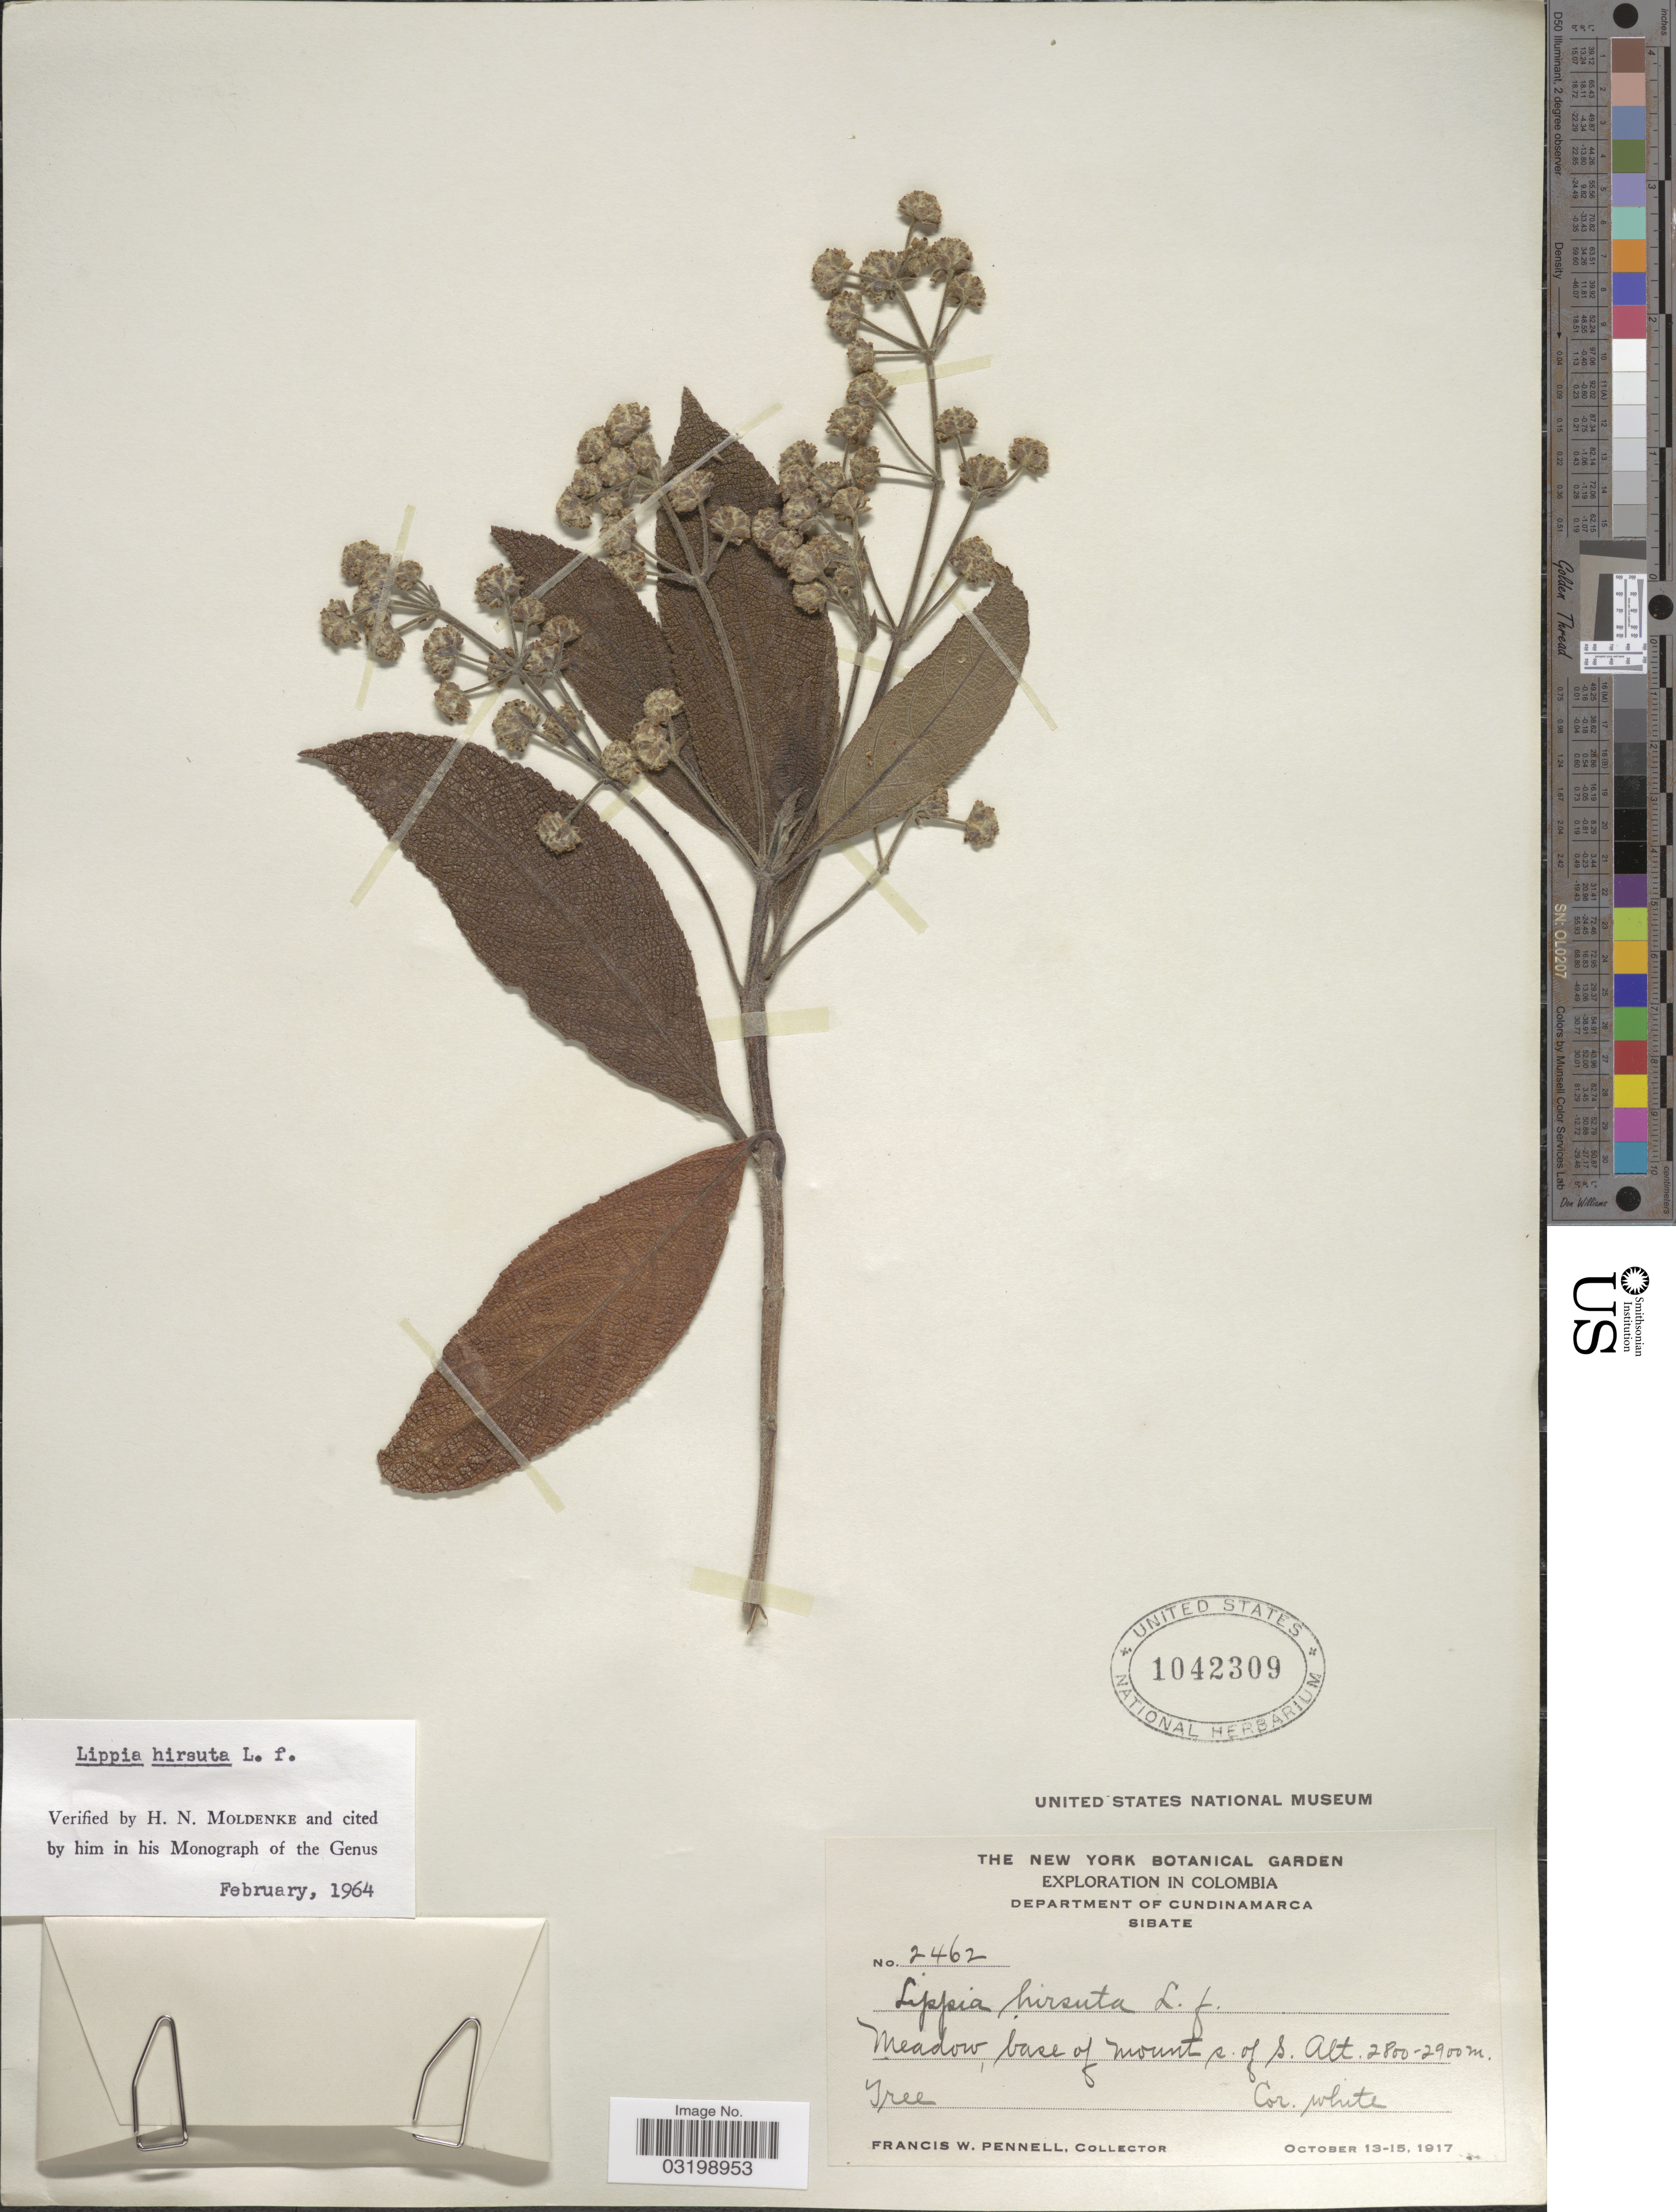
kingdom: Plantae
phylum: Tracheophyta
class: Magnoliopsida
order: Lamiales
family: Verbenaceae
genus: Lippia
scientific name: Lippia hirsuta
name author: L. f.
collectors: F. W. Pennell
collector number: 2462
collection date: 1917-10-13/1917-10-15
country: Colombia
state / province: Cundinamarca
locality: Department of Cundinamarca. Sibate. Base of mount s. of S.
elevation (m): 2800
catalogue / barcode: US 1042309